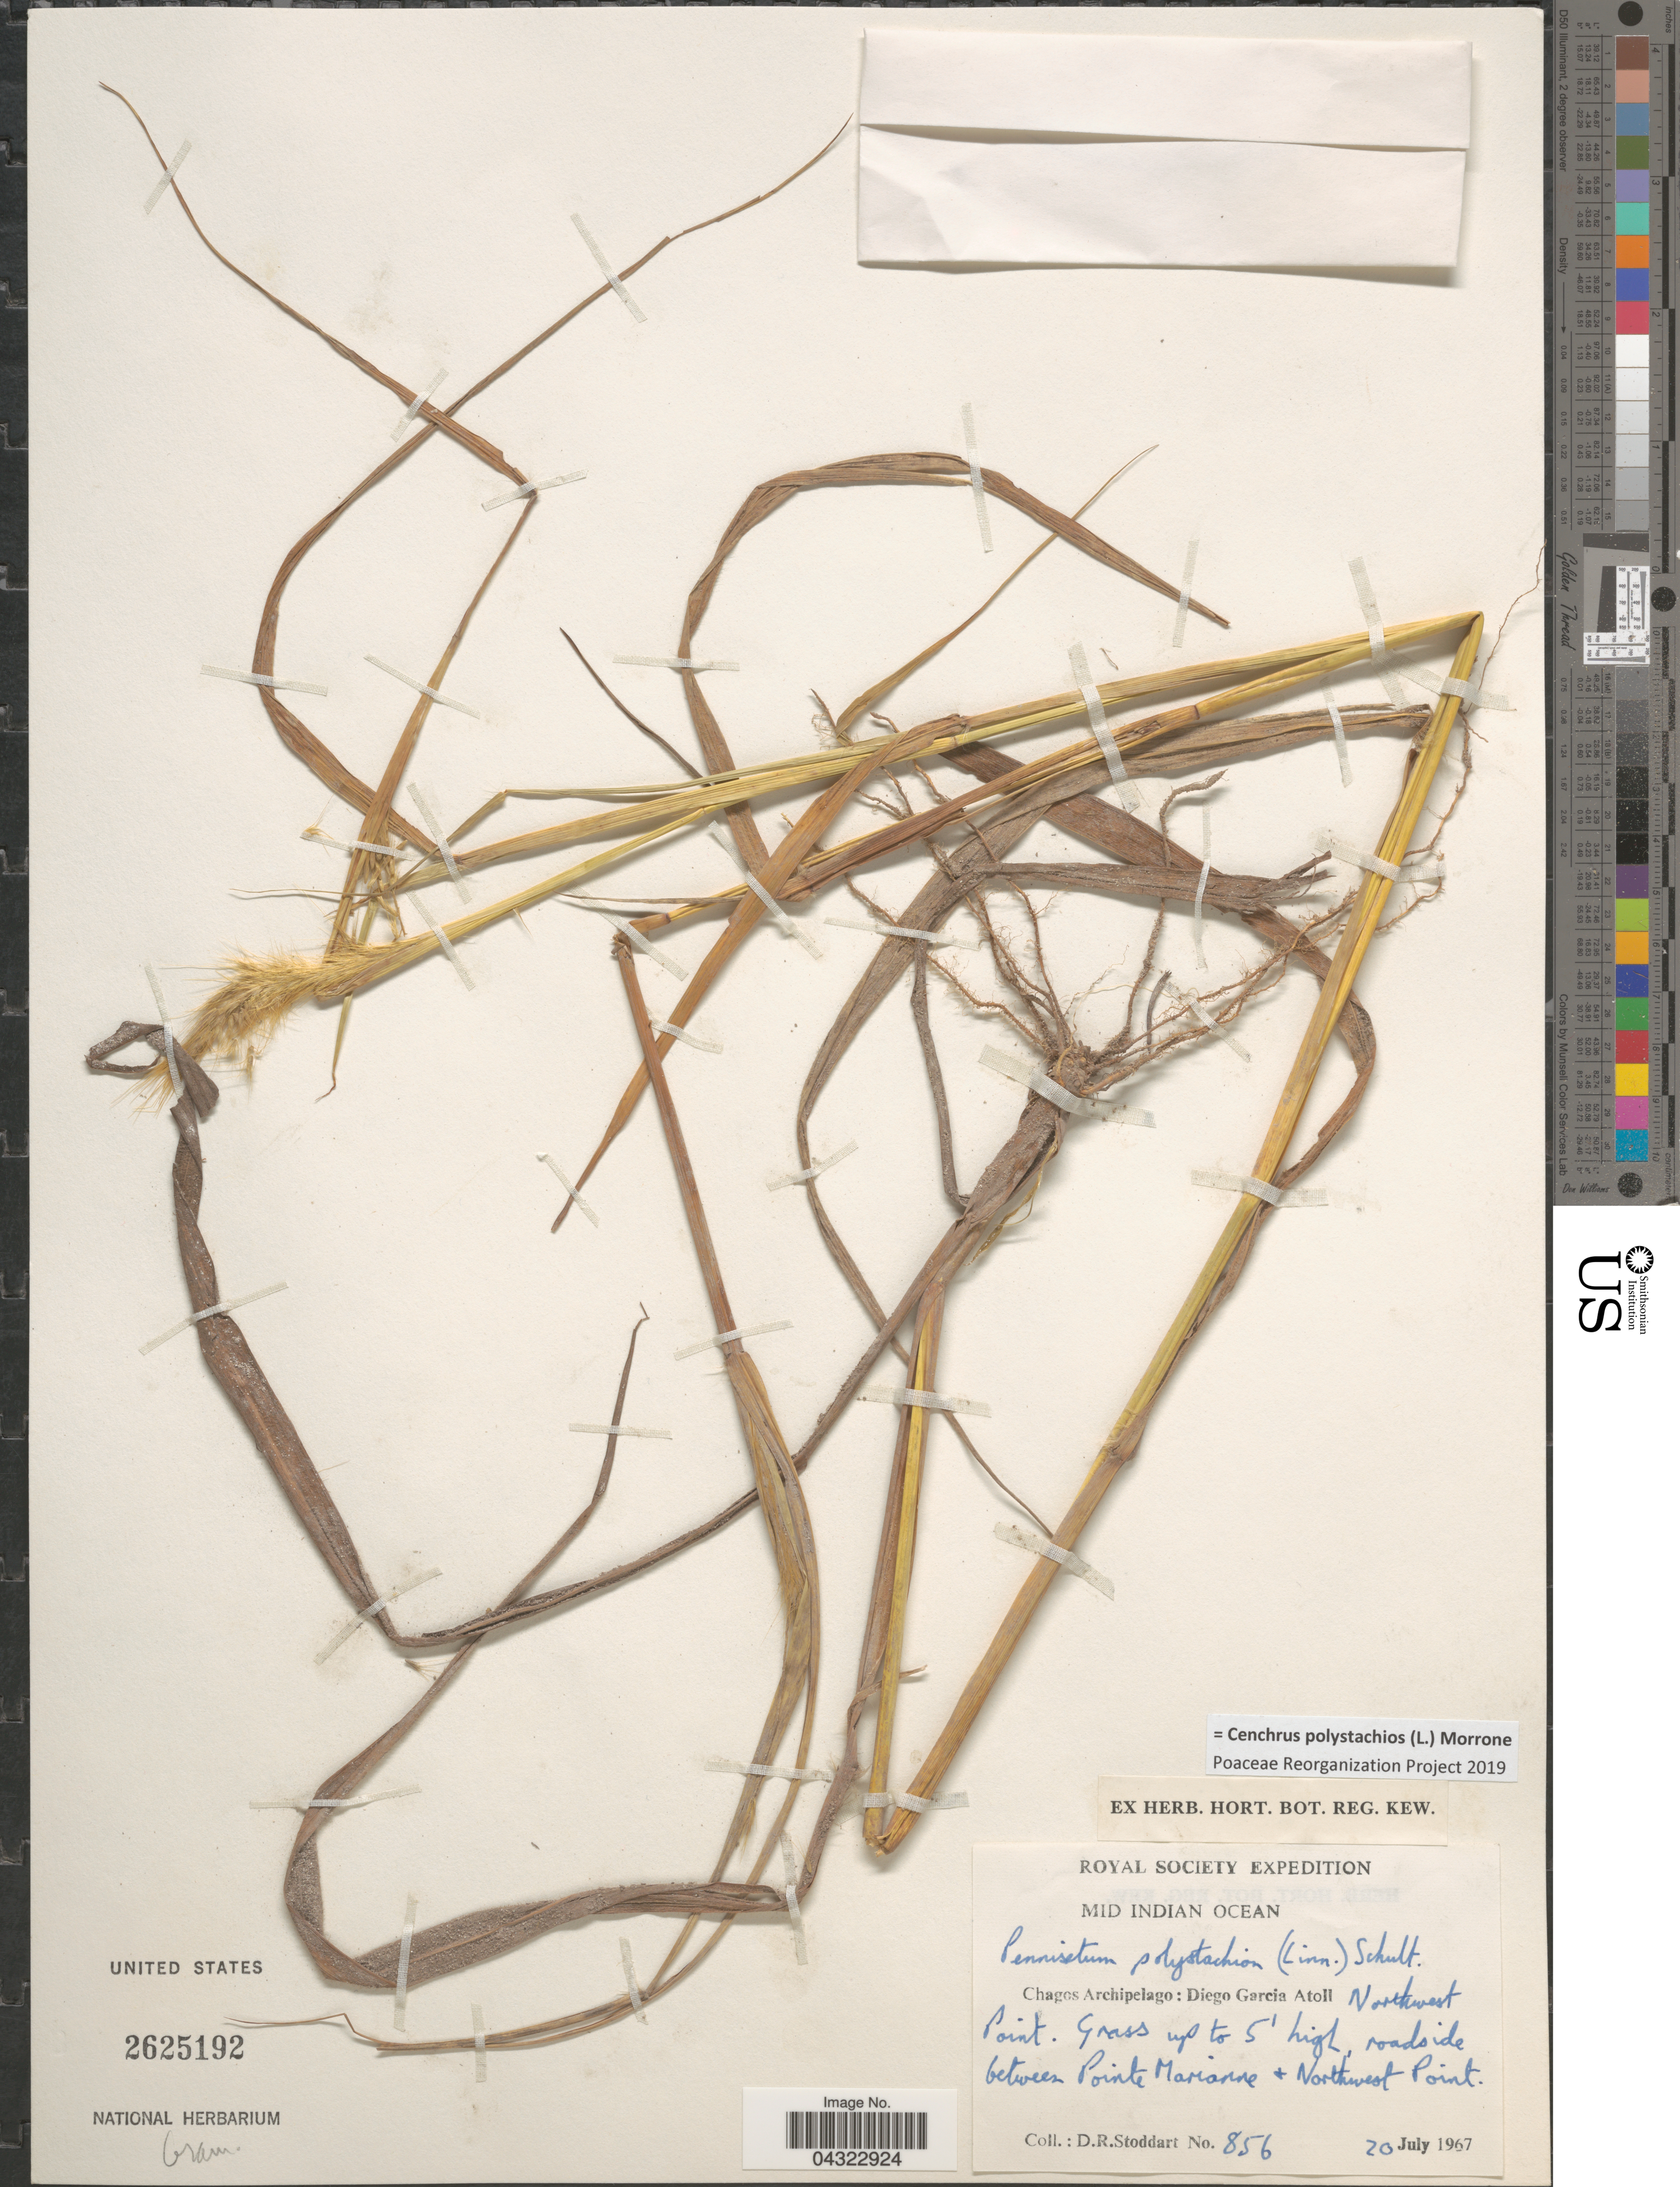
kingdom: Plantae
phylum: Tracheophyta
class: Liliopsida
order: Poales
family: Poaceae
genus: Cenchrus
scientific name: Cenchrus polystachios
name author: (L.) Morrone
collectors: D. R. Stoddart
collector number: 856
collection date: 1967-07-20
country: British Indian Ocean Territory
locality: Royal Society Expedition. Mid Indian Ocean. Chagos Archipelago: Diego Garcia Atoll. Northwest Point. Roadside between Pointe Marianne & Northwest Point.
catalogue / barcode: US 2625192